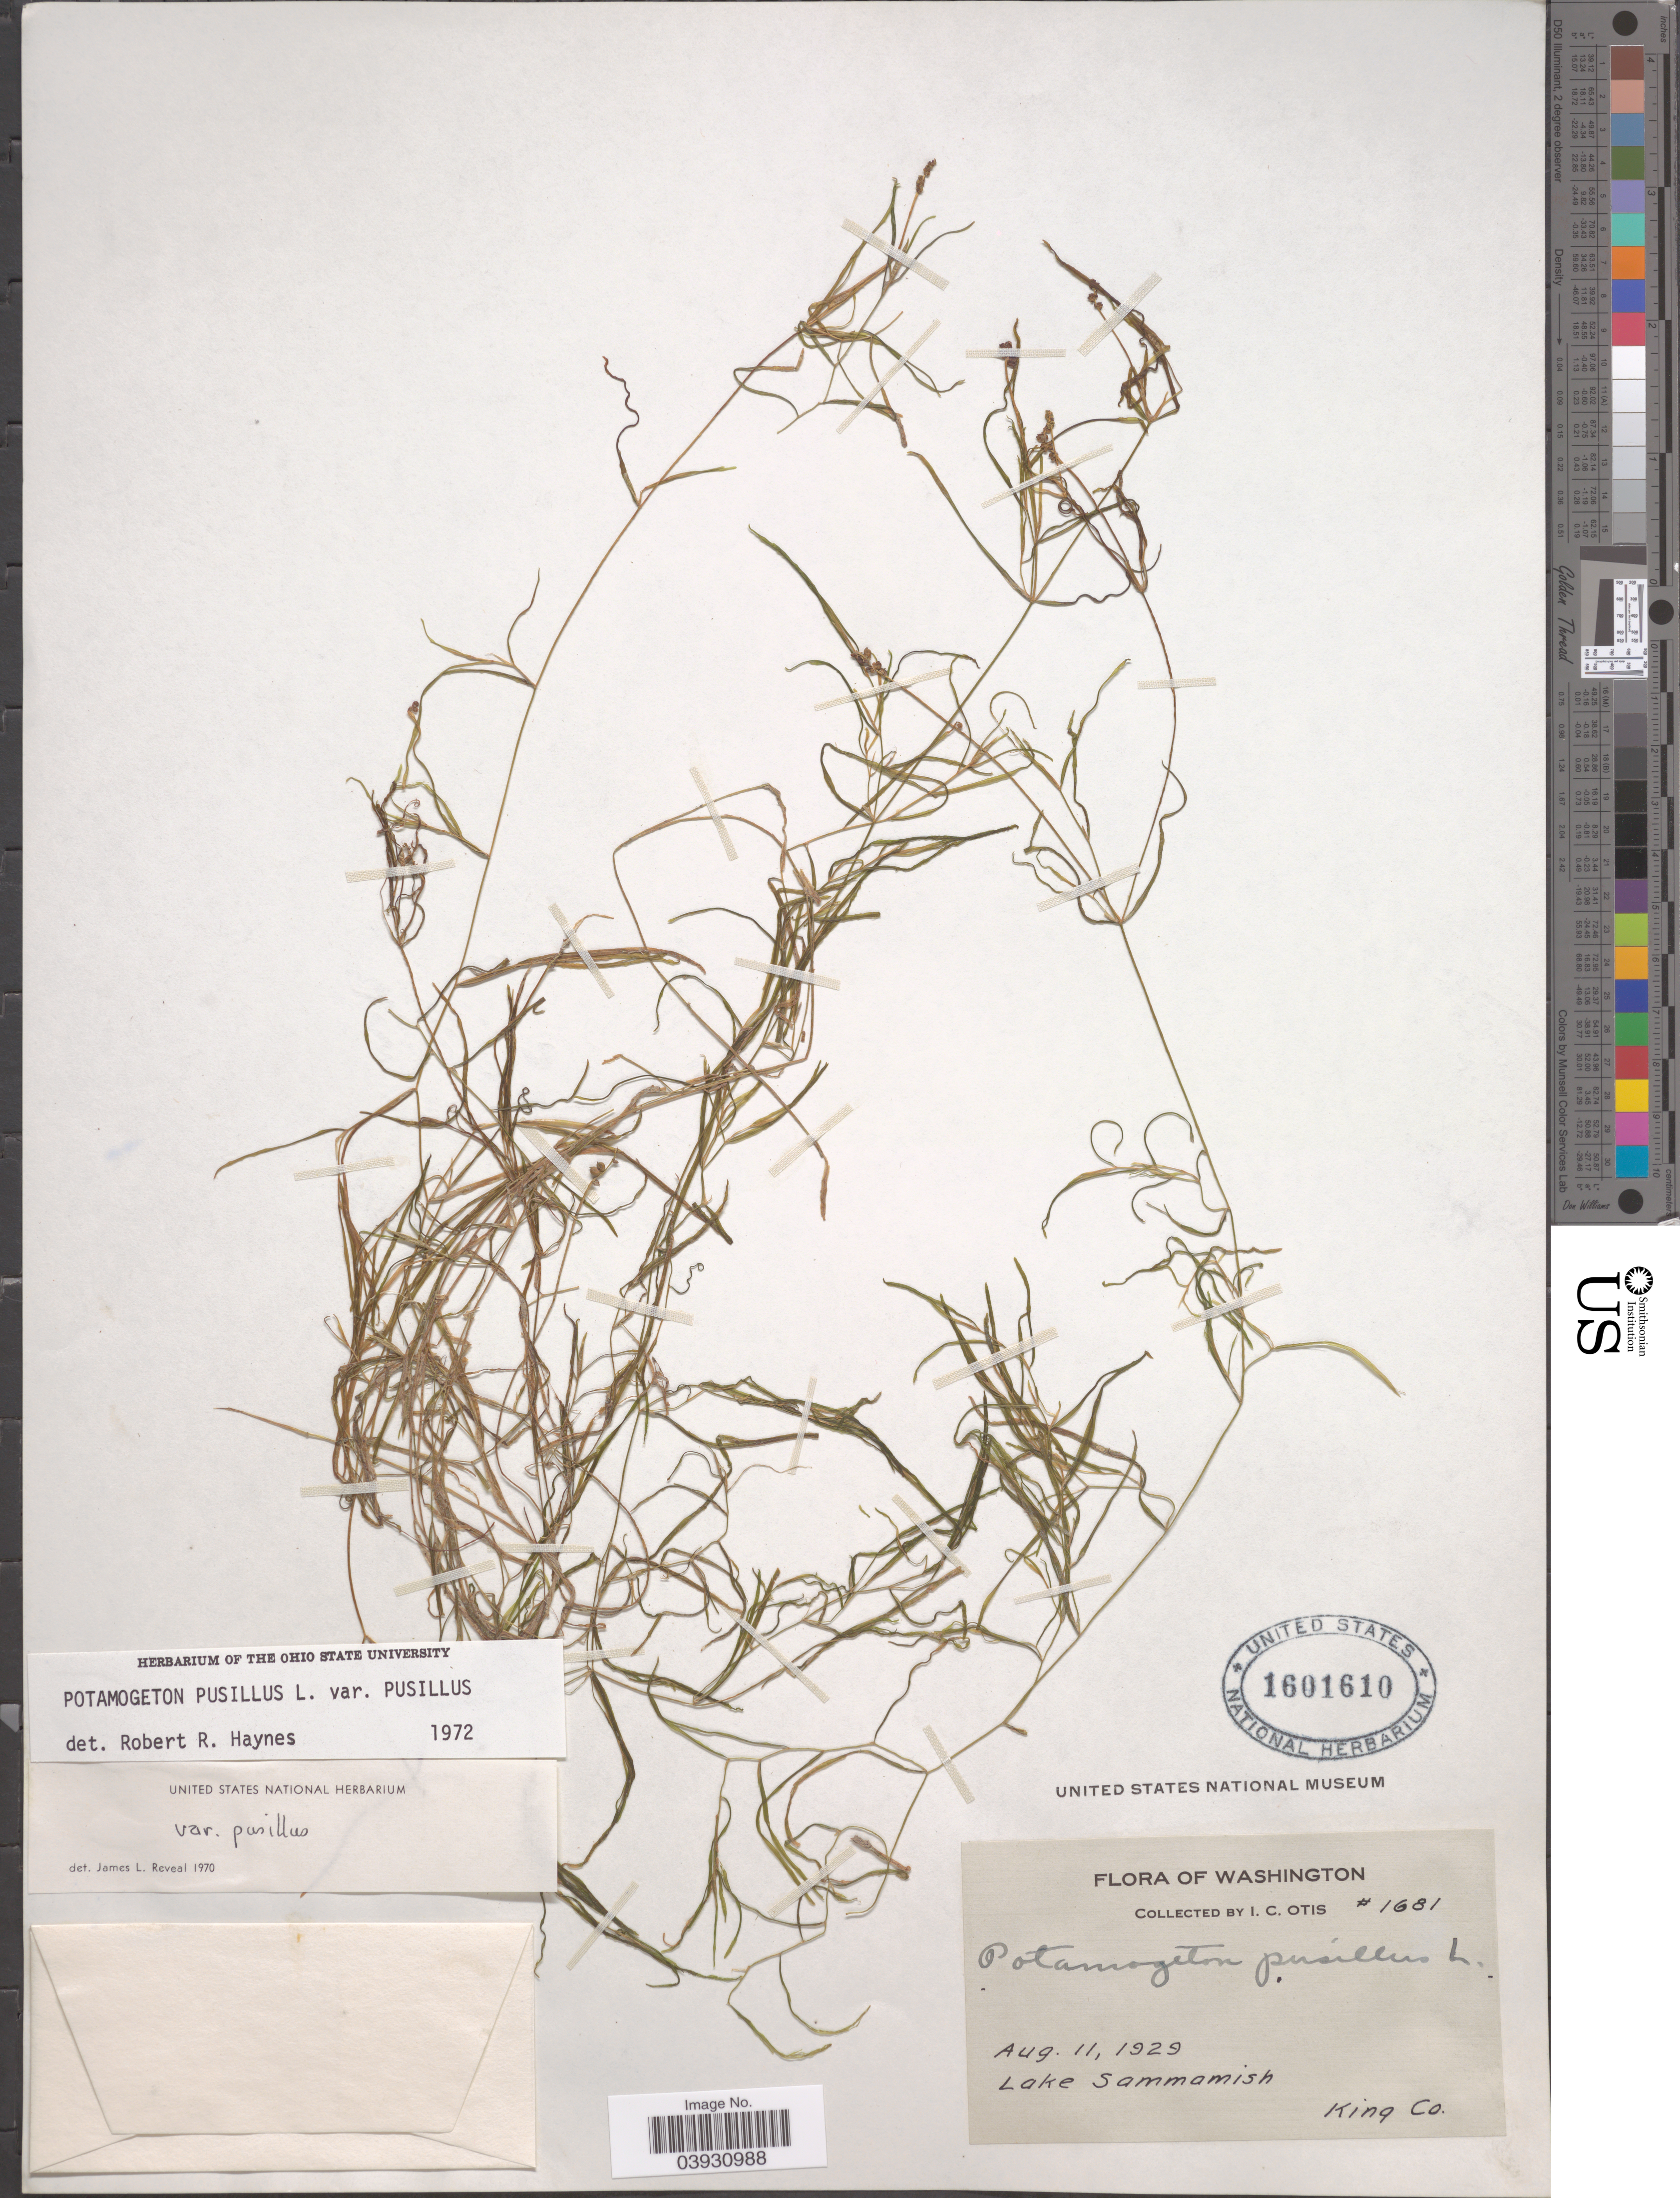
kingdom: Plantae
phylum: Tracheophyta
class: Liliopsida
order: Alismatales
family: Potamogetonaceae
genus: Potamogeton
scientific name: Potamogeton pusillus var. pusillus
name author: L.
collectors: I. C. Otis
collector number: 1681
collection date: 1929-08-11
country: United States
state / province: Washington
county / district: King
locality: Lake Sammamish, King Co.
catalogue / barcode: US 1601610